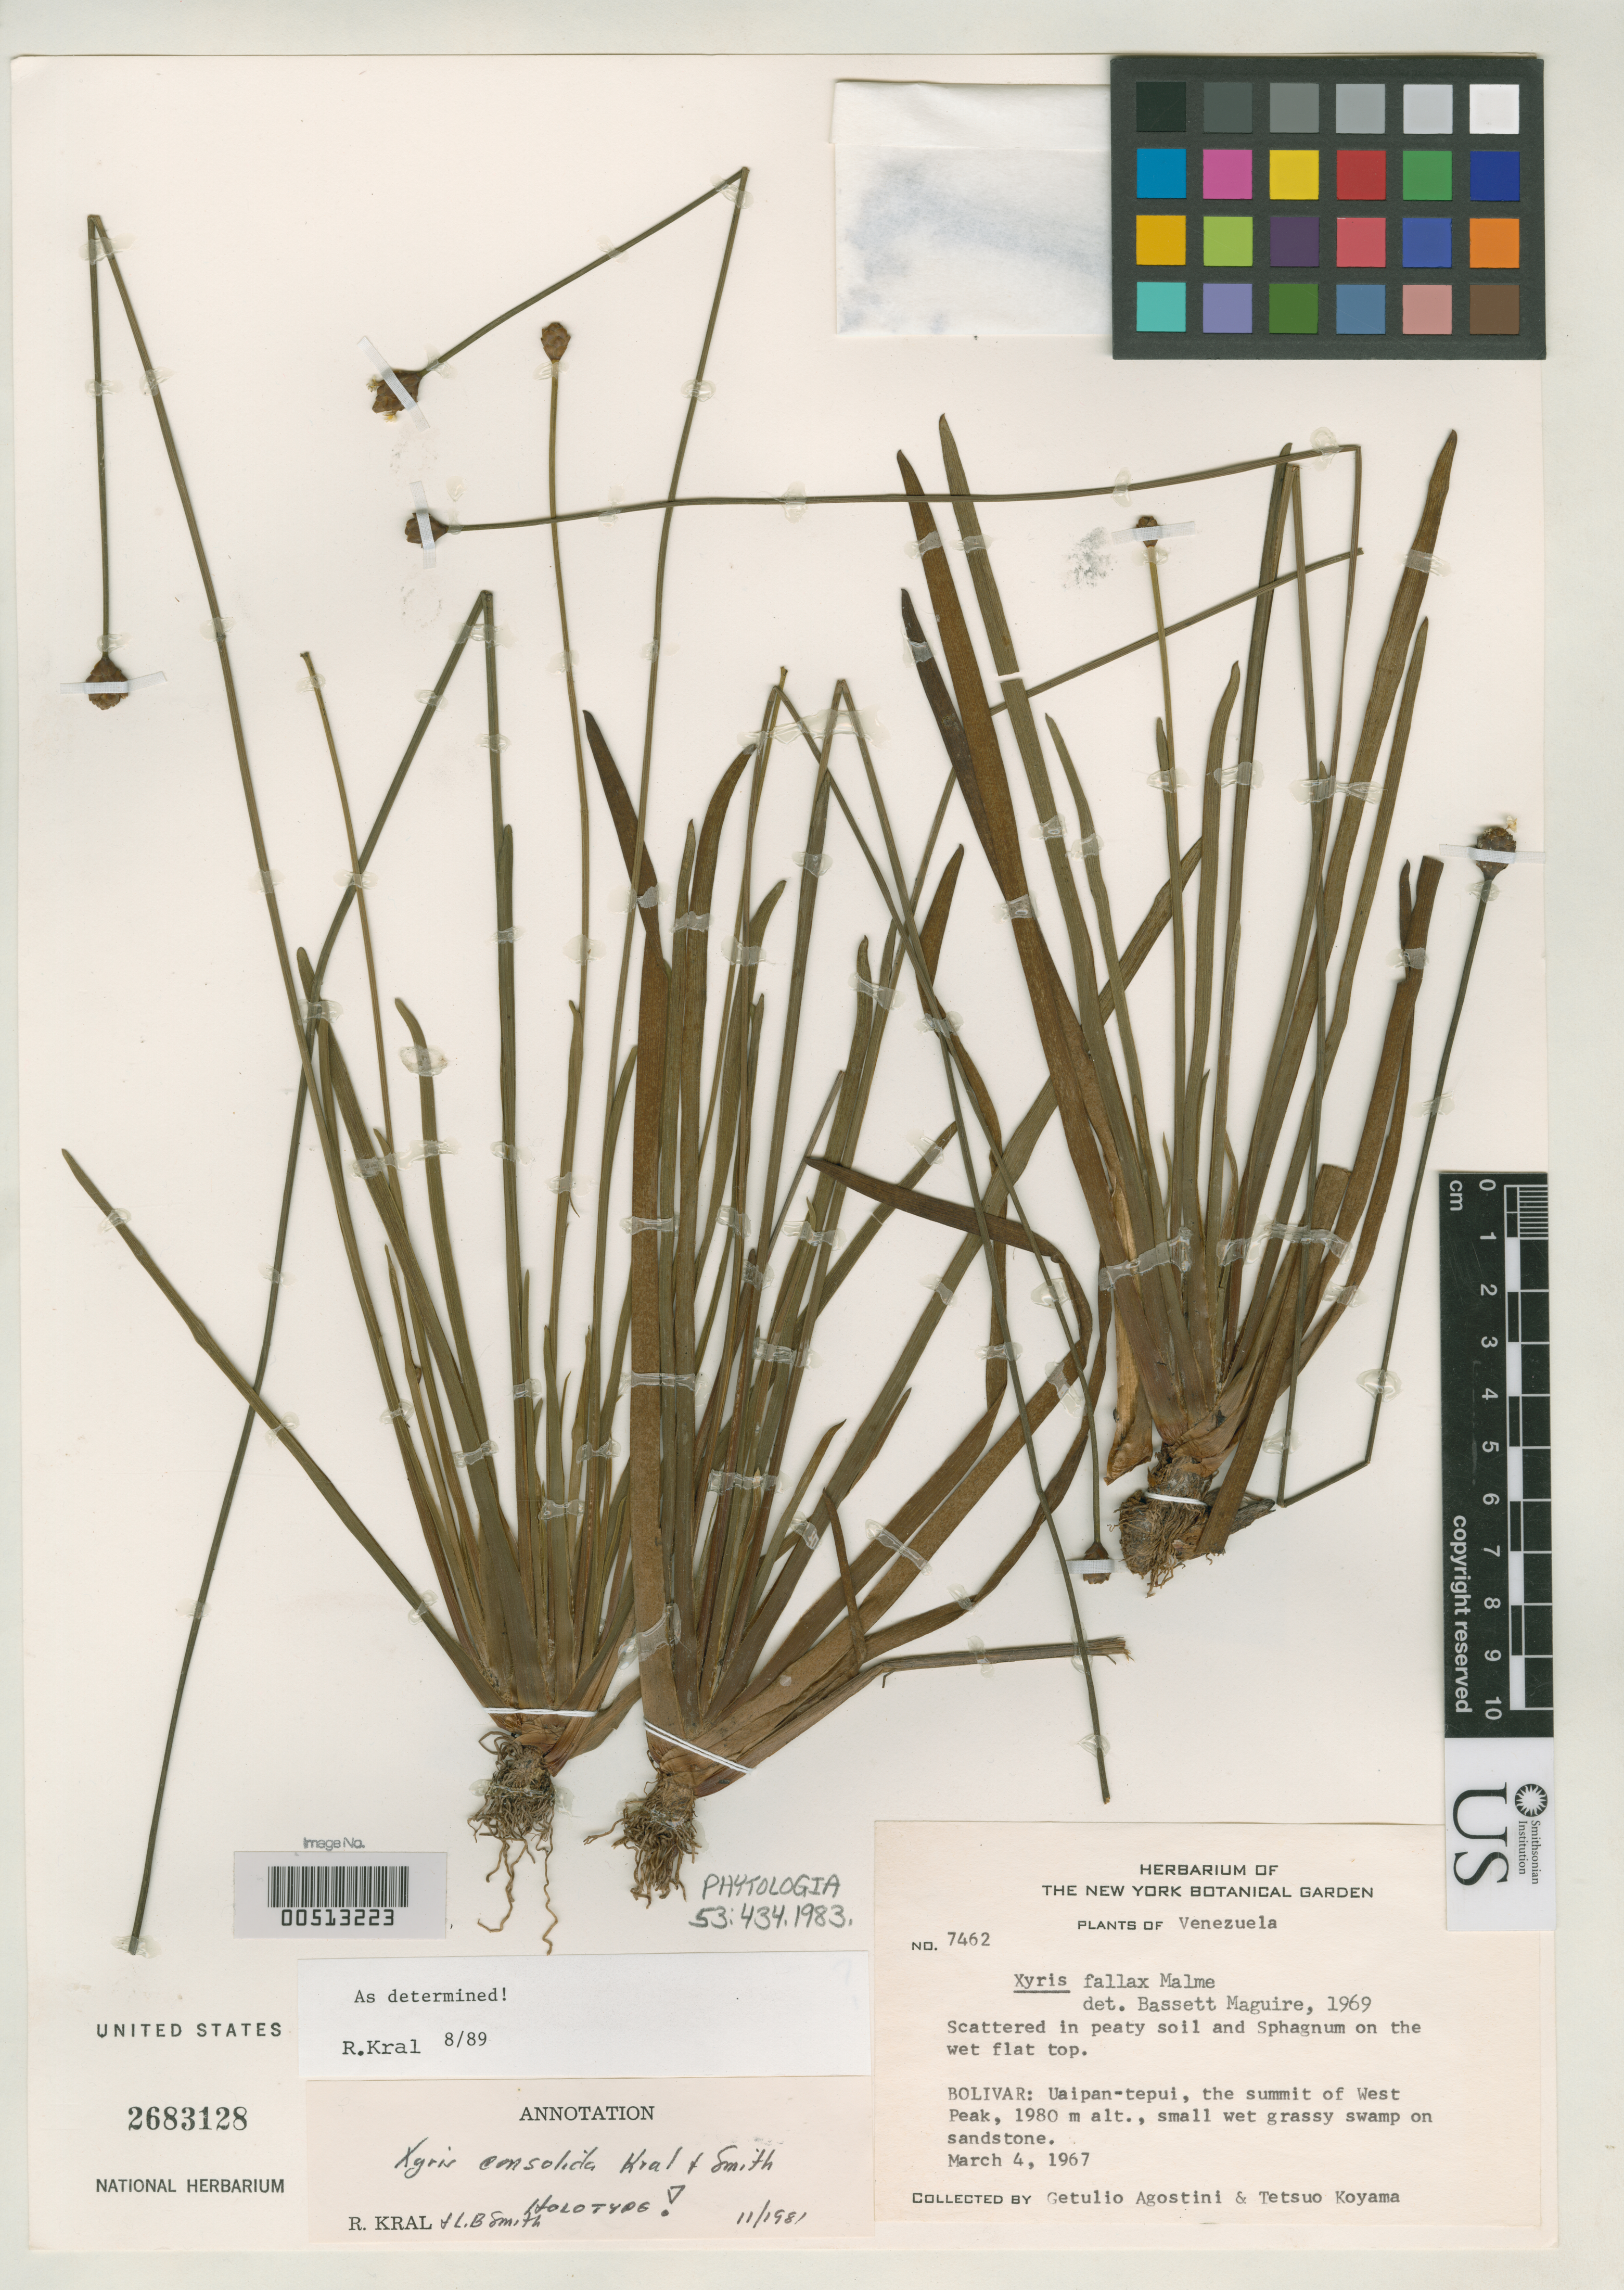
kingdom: Plantae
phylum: Tracheophyta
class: Liliopsida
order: Poales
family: Xyridaceae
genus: Xyris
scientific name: Xyris consolida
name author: Kral & L.B. Sm.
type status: Isotype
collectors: G. Agostini & T. Koyama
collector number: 7462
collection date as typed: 04 Mar 1967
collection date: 1967-03-04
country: Venezuela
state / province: Bolivar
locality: Uaipan-tepui, summit of west peak.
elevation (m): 1980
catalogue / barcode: US 2683128